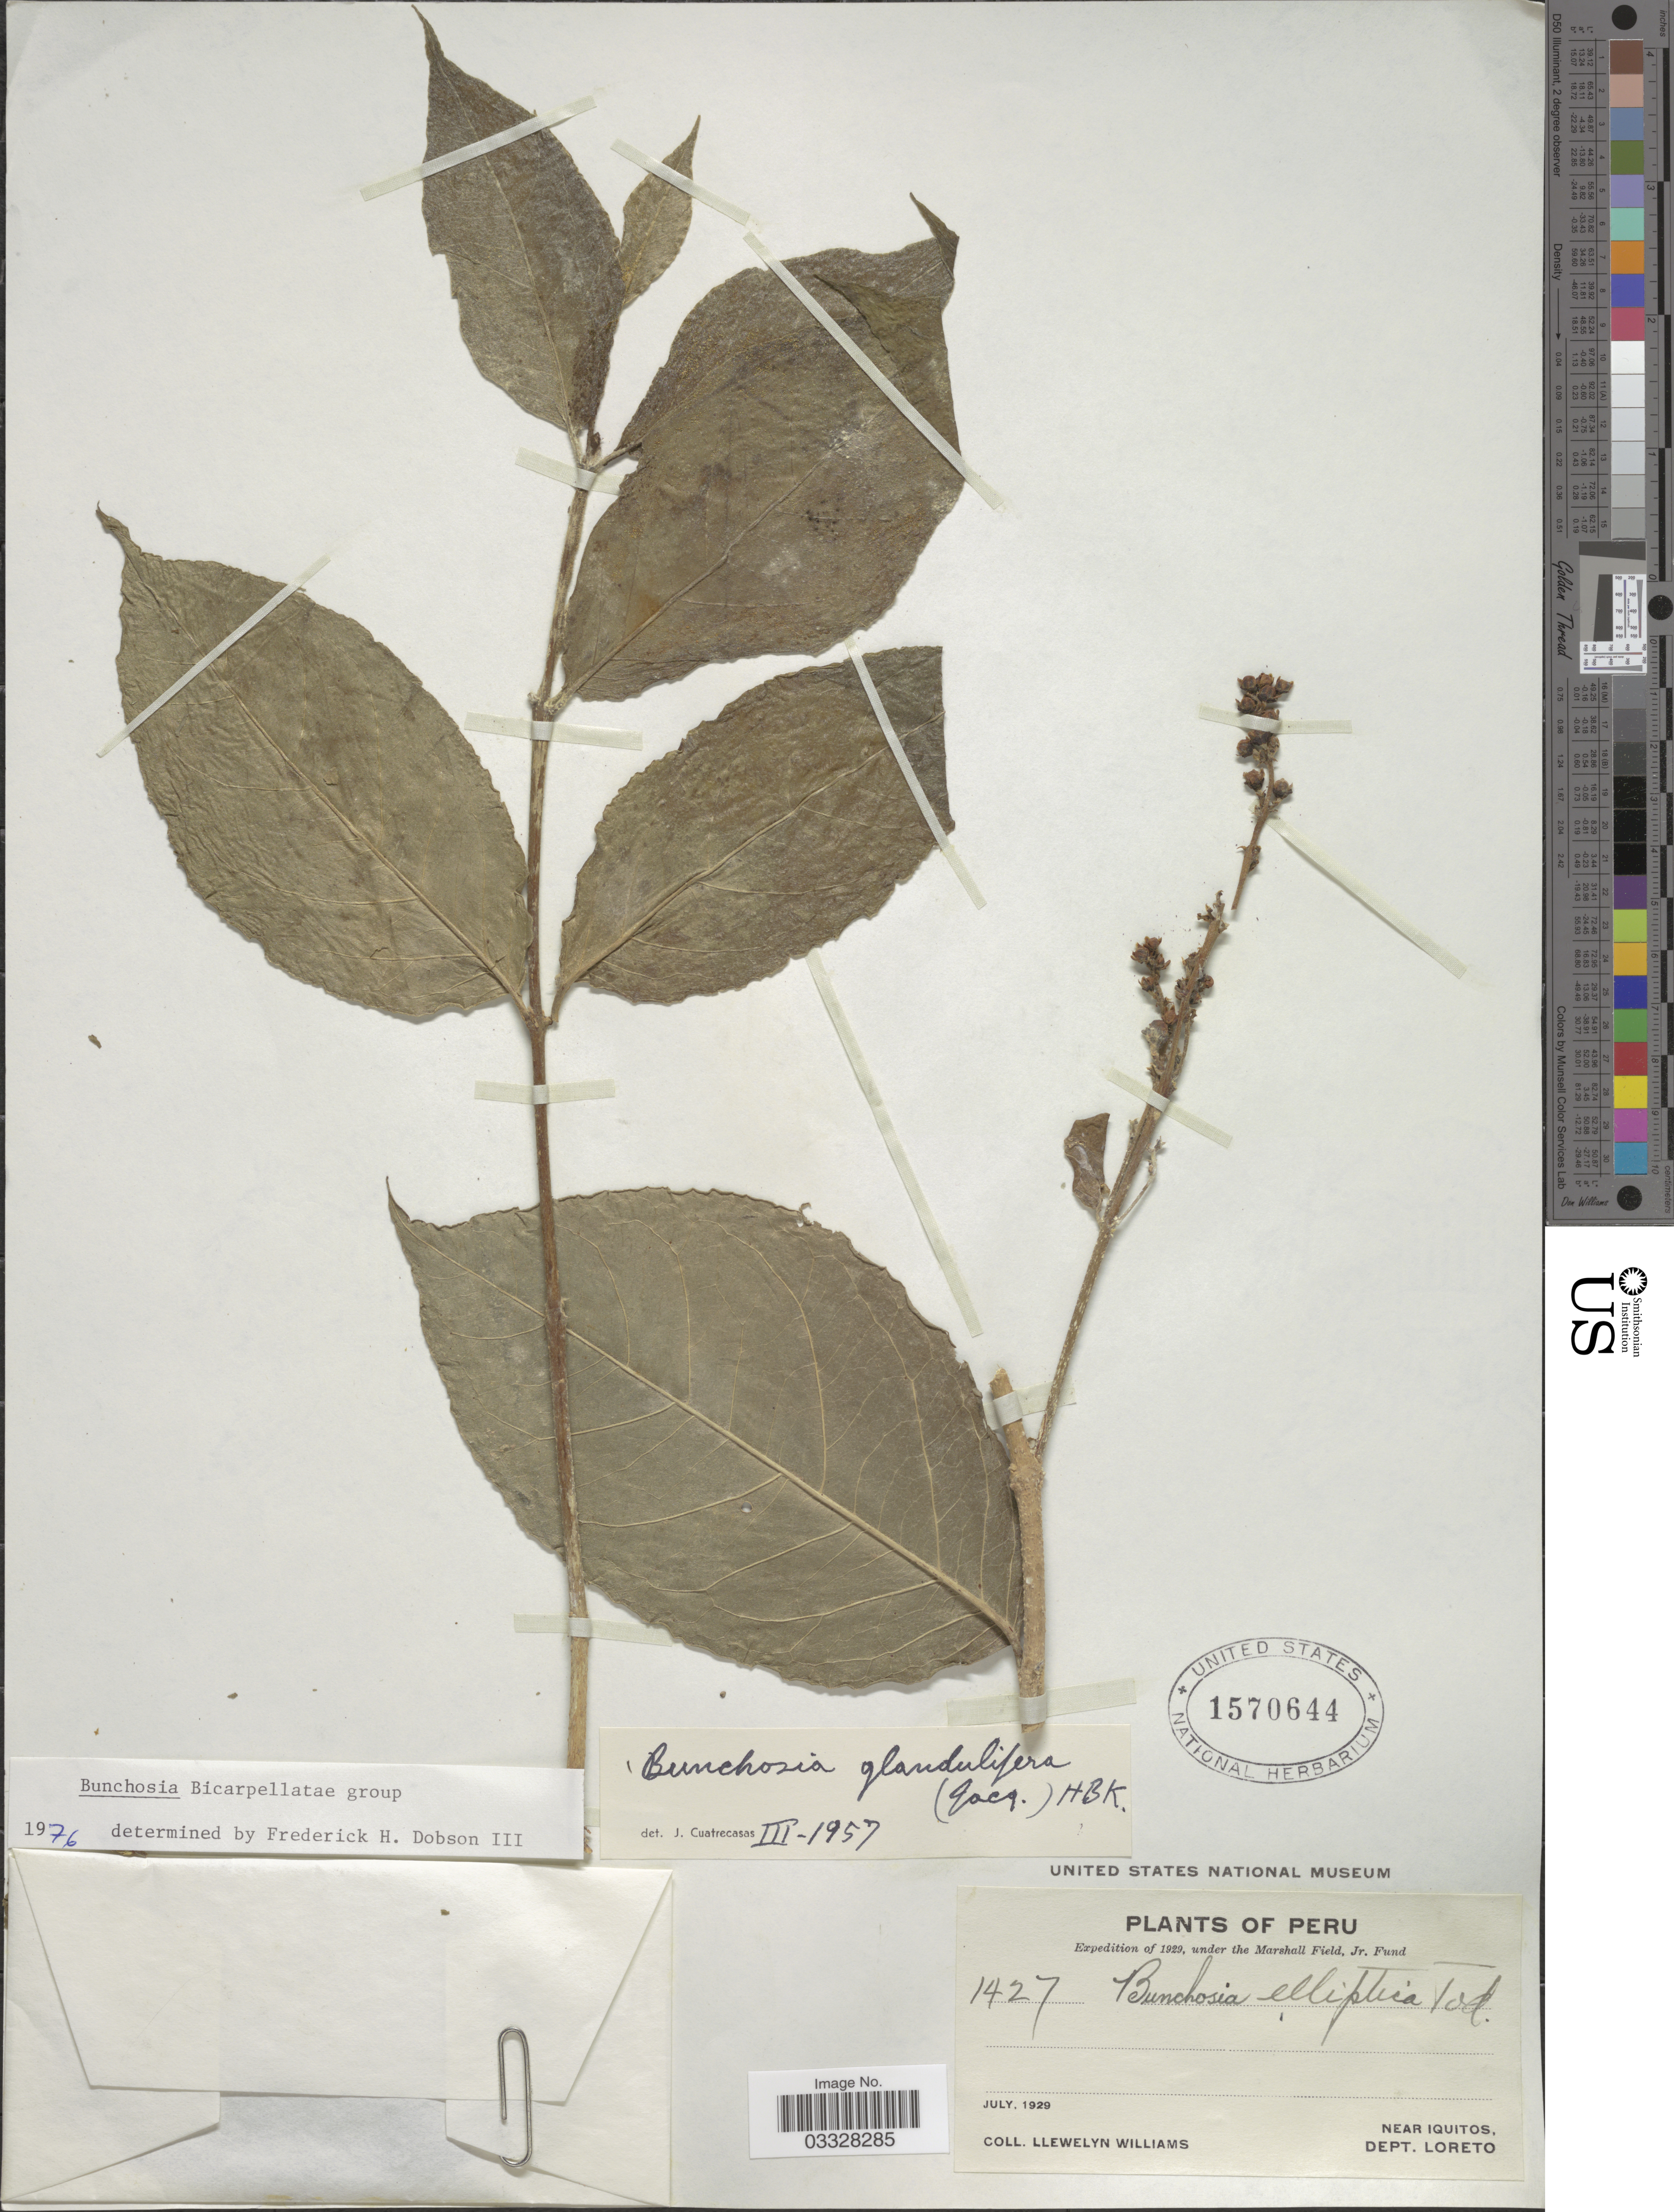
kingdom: Plantae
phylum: Tracheophyta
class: Magnoliopsida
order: Malpighiales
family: Malpighiaceae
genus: Bunchosia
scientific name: Bunchosia glandulifera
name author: (Jacq.) Kunth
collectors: Ll. Williams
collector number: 1427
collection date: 1929-07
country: Peru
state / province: Loreto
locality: Near Iquitos, Dept. Loreto.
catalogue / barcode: US 1570644